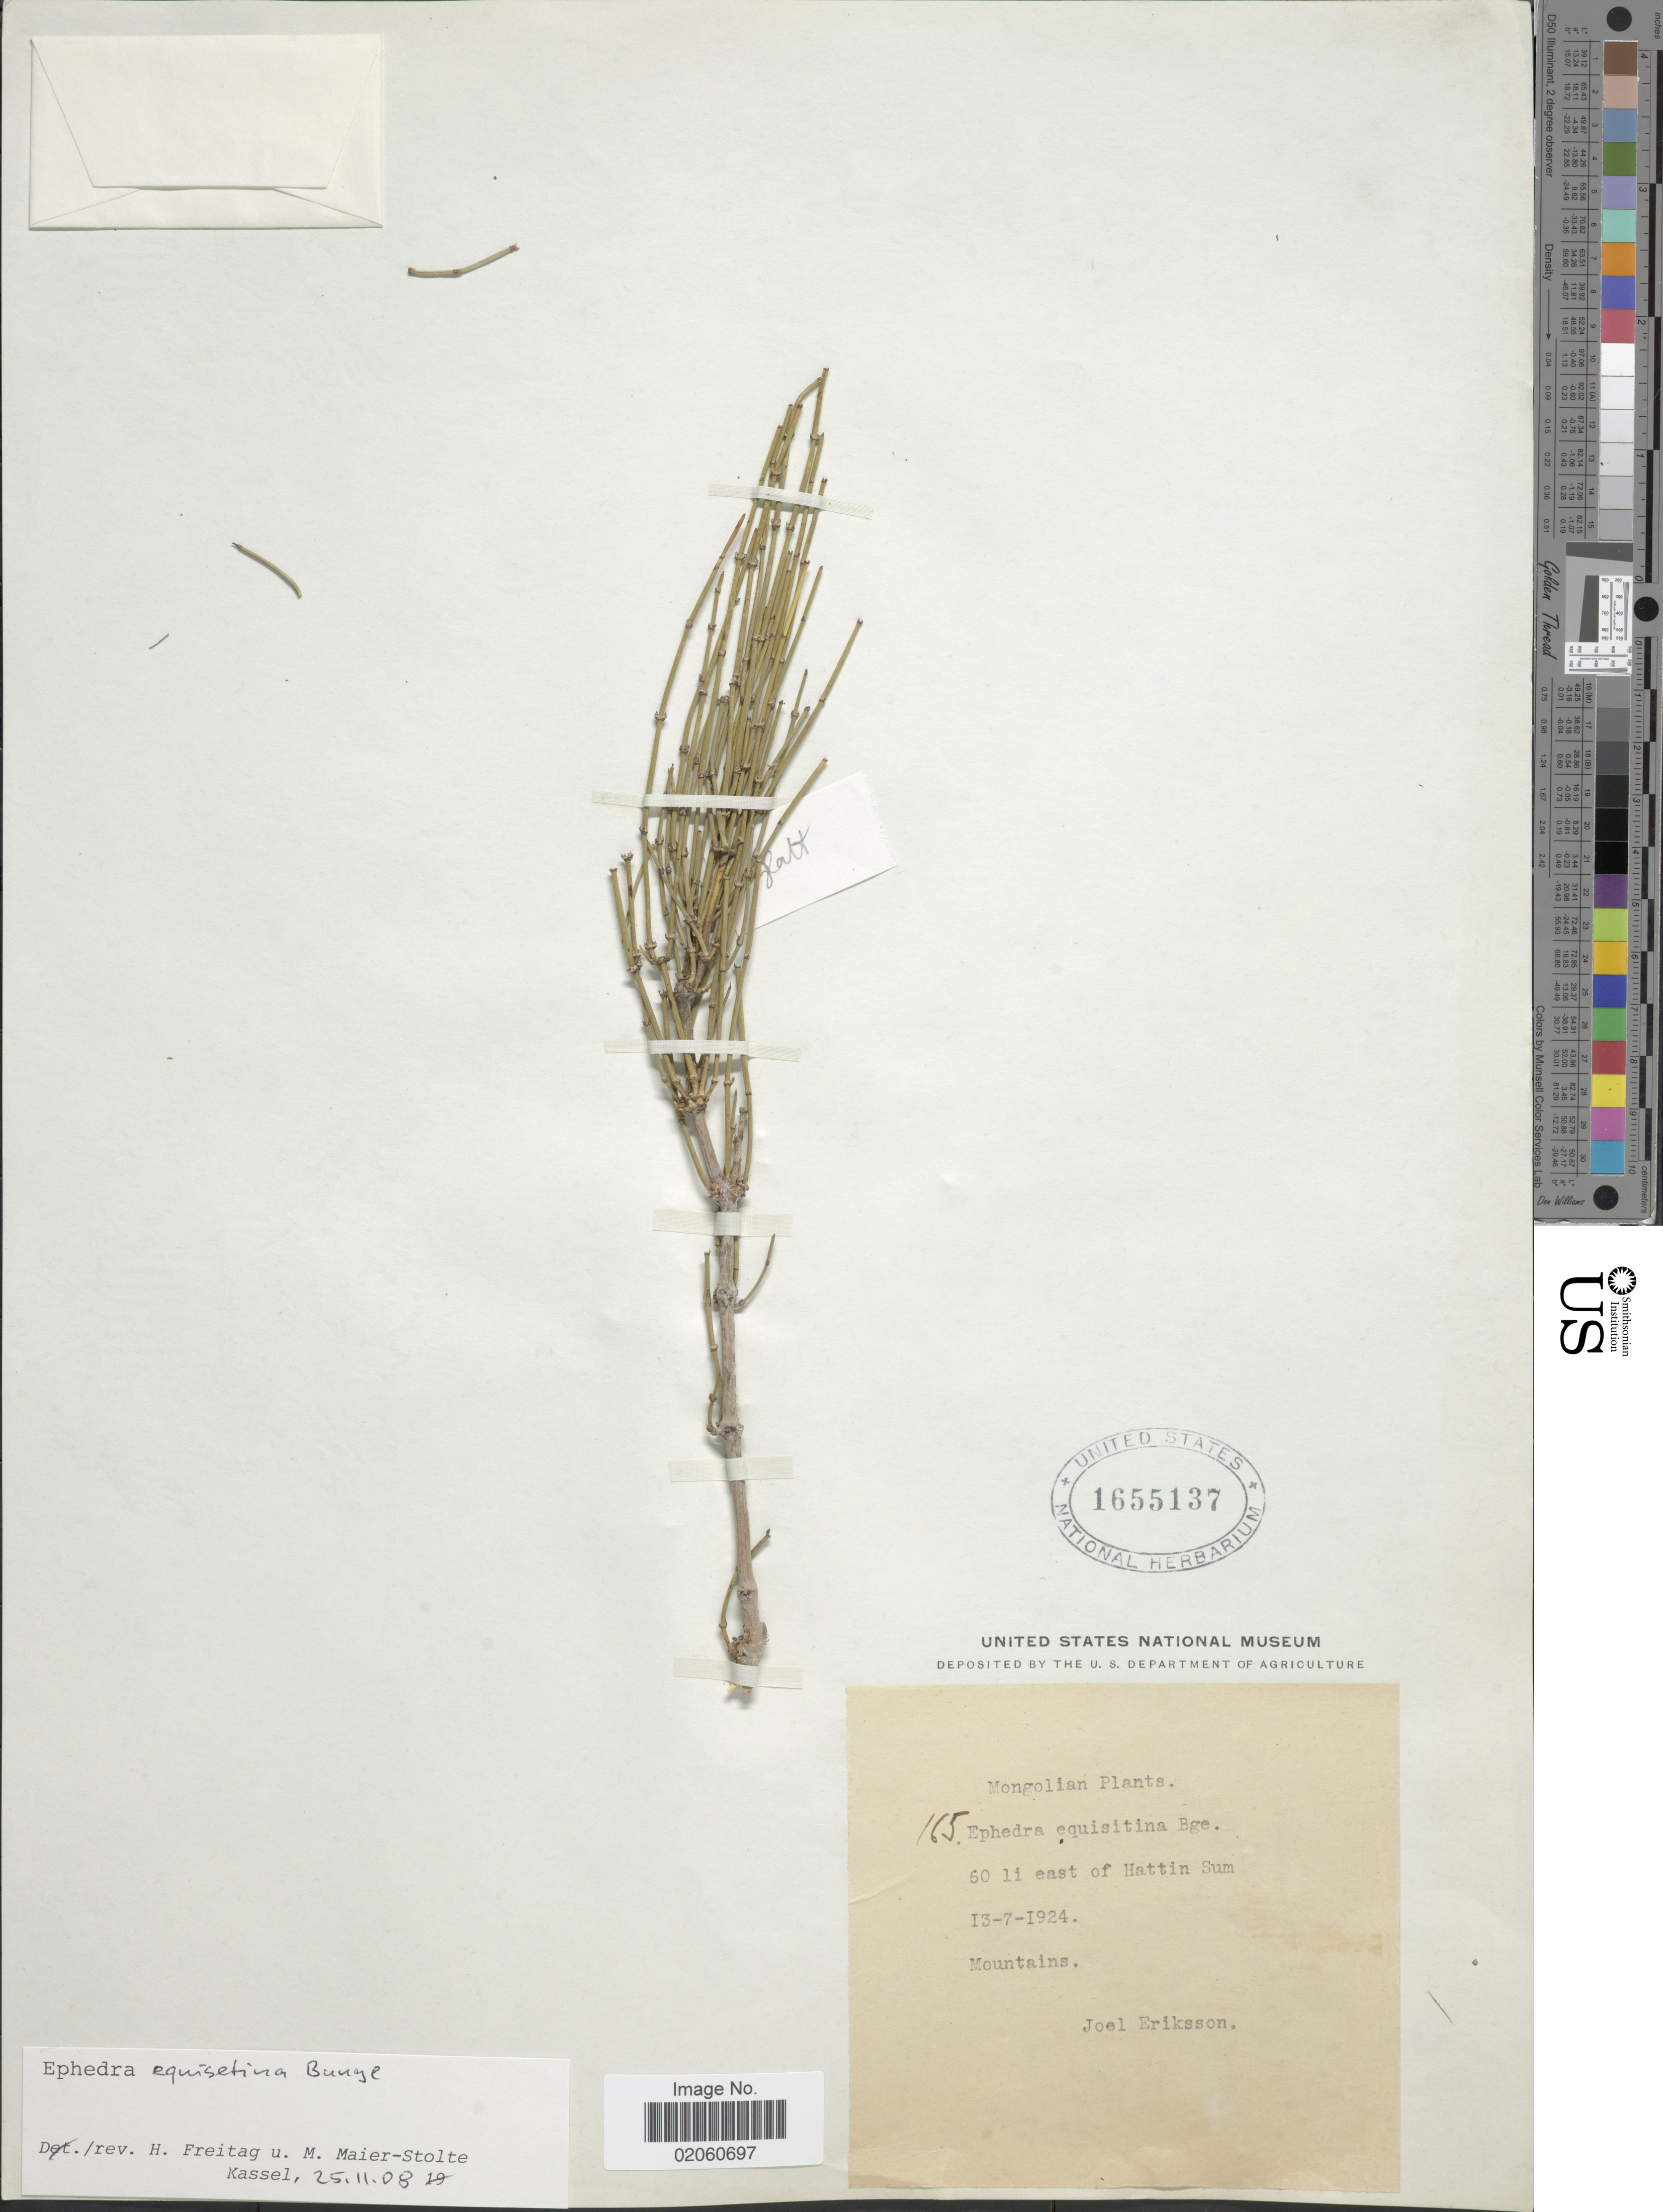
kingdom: Plantae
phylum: Tracheophyta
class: Gnetopsida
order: Ephedrales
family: Ephedraceae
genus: Ephedra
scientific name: Ephedra equisetina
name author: Bunge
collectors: J. Eriksson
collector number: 165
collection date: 1924-07-13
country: Mongolia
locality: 60 li east of Hattin Sum, Mountains.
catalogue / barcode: US 1655137